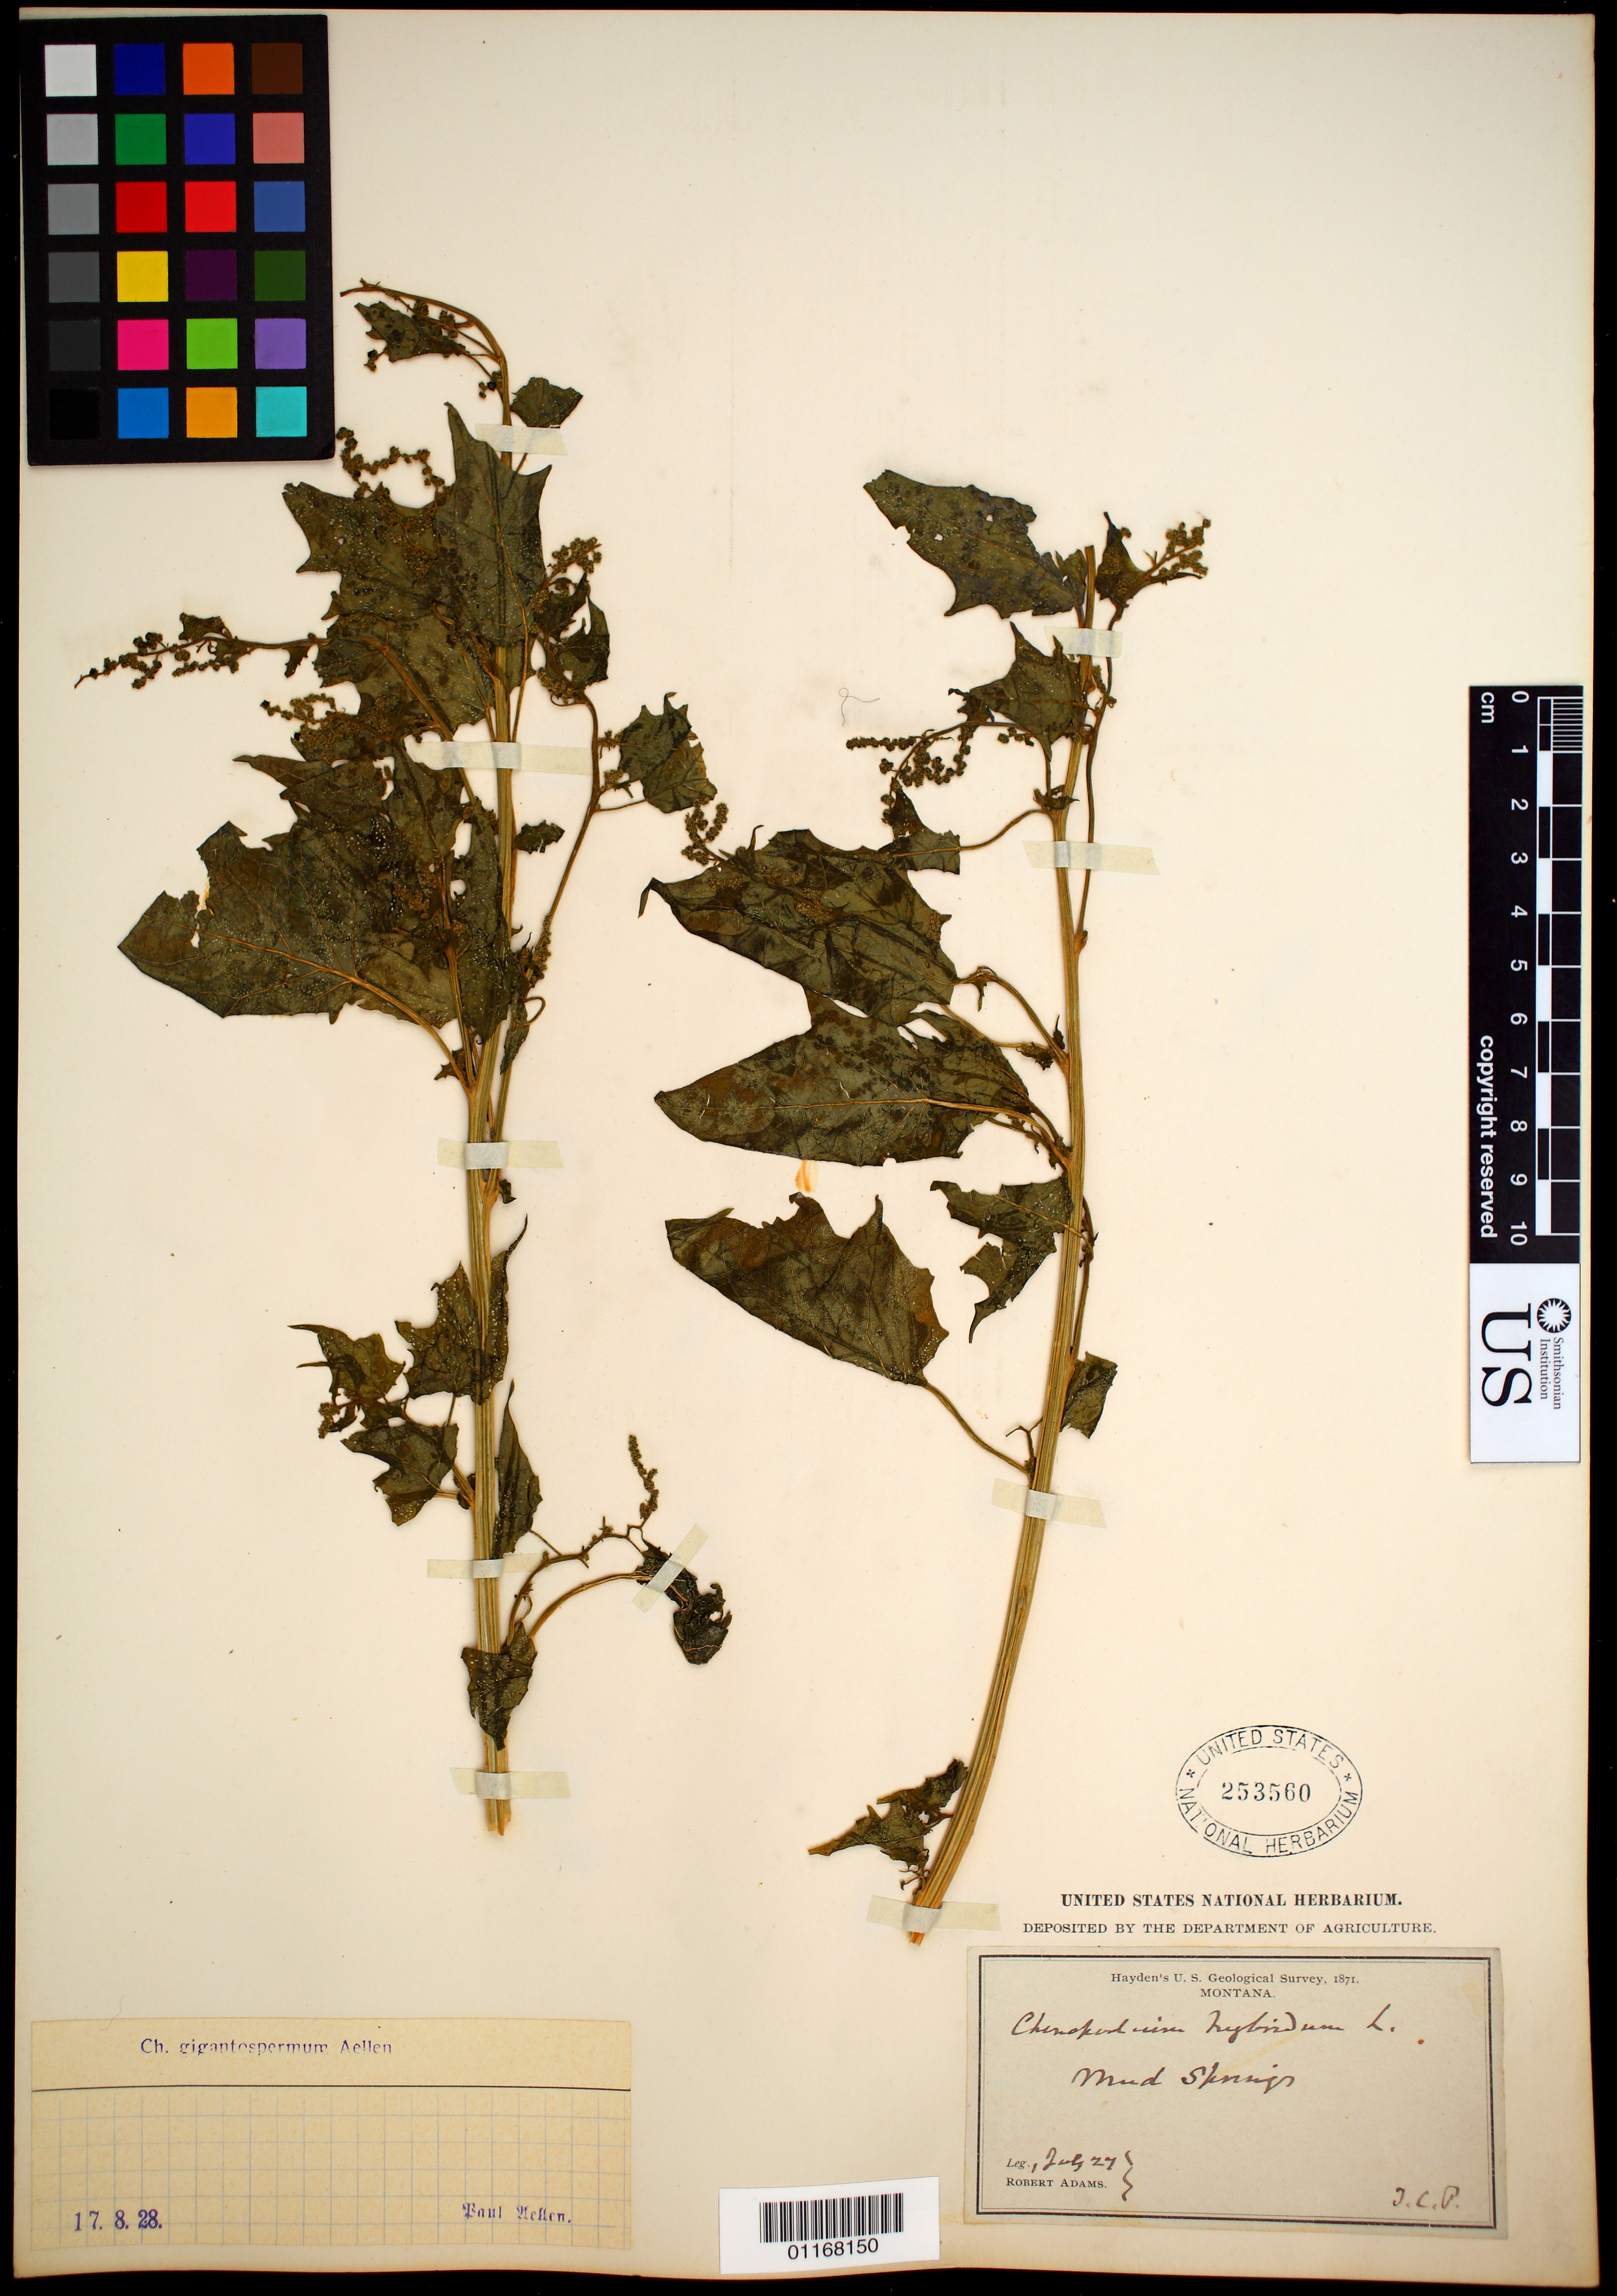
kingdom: Plantae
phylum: Tracheophyta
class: Magnoliopsida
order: Caryophyllales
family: Amaranthaceae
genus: Chenopodium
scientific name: Chenopodium gigantospermum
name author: Aellen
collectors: R. Adams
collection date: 1871-07-27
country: United States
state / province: Montana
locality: Mud Springs.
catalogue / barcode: US 253560